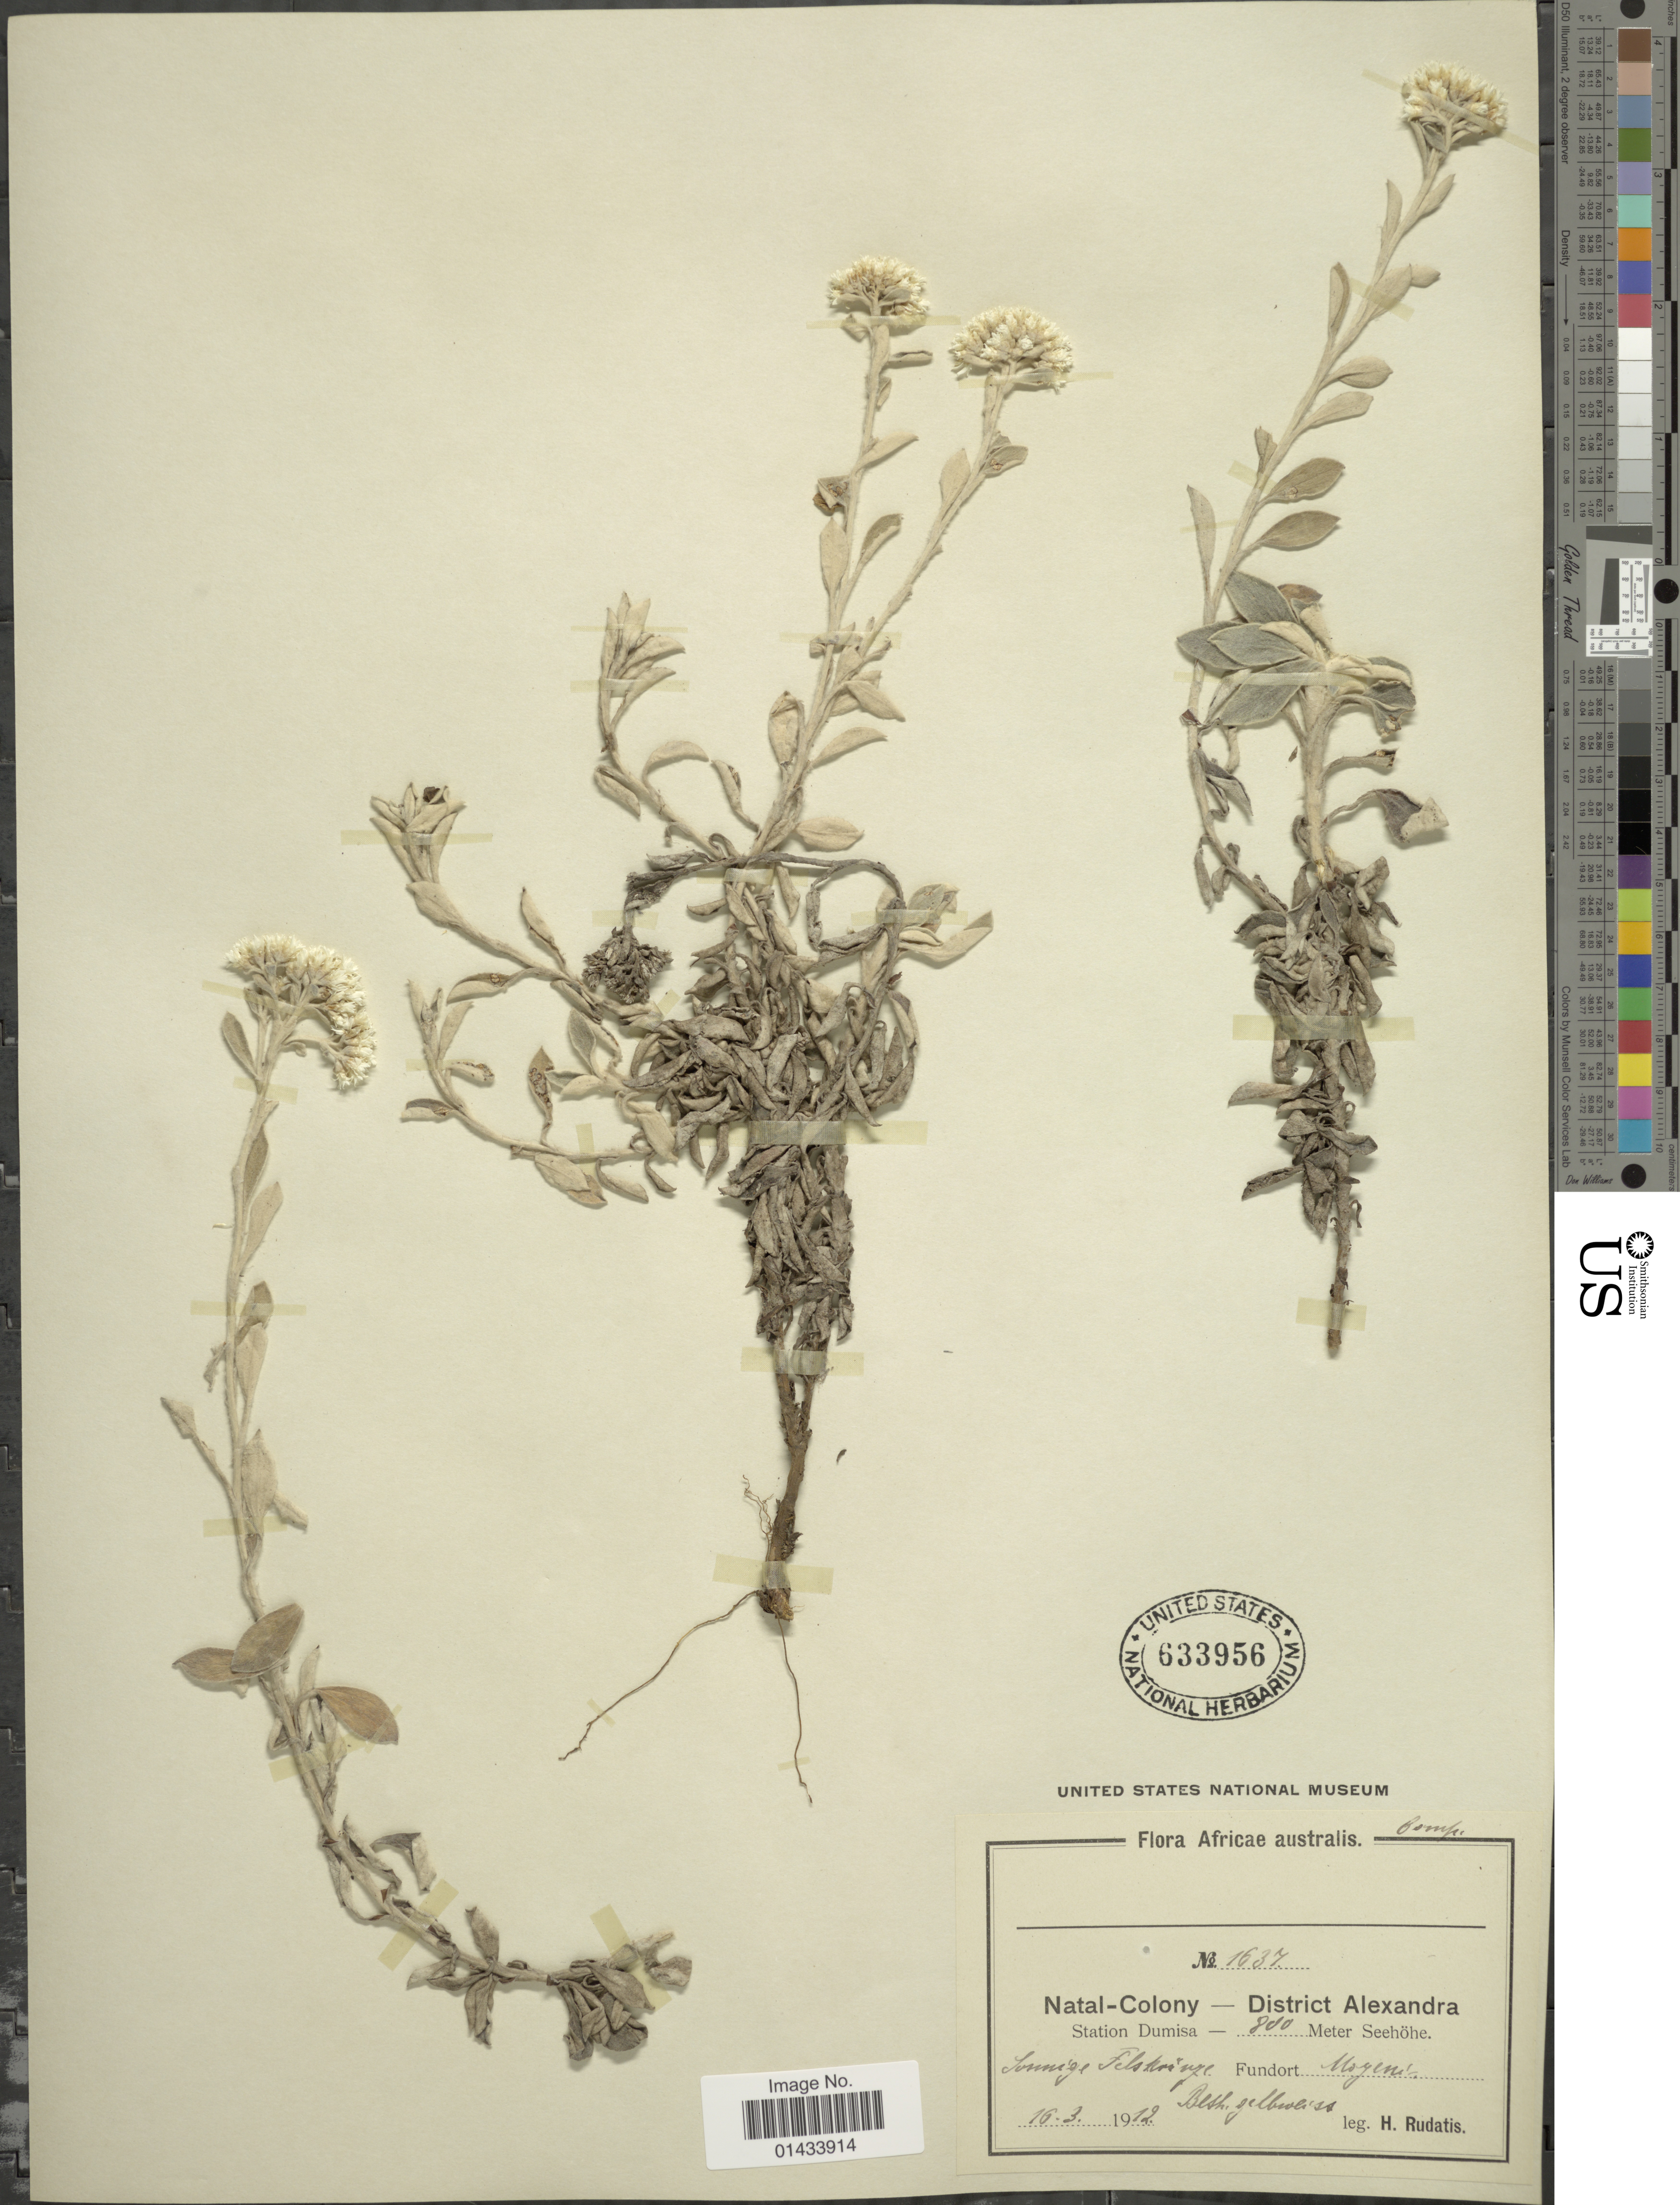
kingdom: Plantae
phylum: Tracheophyta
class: Magnoliopsida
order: Asterales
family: Asteraceae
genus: Helichrysum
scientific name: Helichrysum sp.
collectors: H. Rudatis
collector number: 1637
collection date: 1912-03-16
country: South Africa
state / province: KwaZulu-Natal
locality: Africae australis, Natal-Colony, District Alexandra, Station Dumisa, Sunnige Felskrinze, Fundort Moyeni.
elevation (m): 800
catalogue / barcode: US 633956